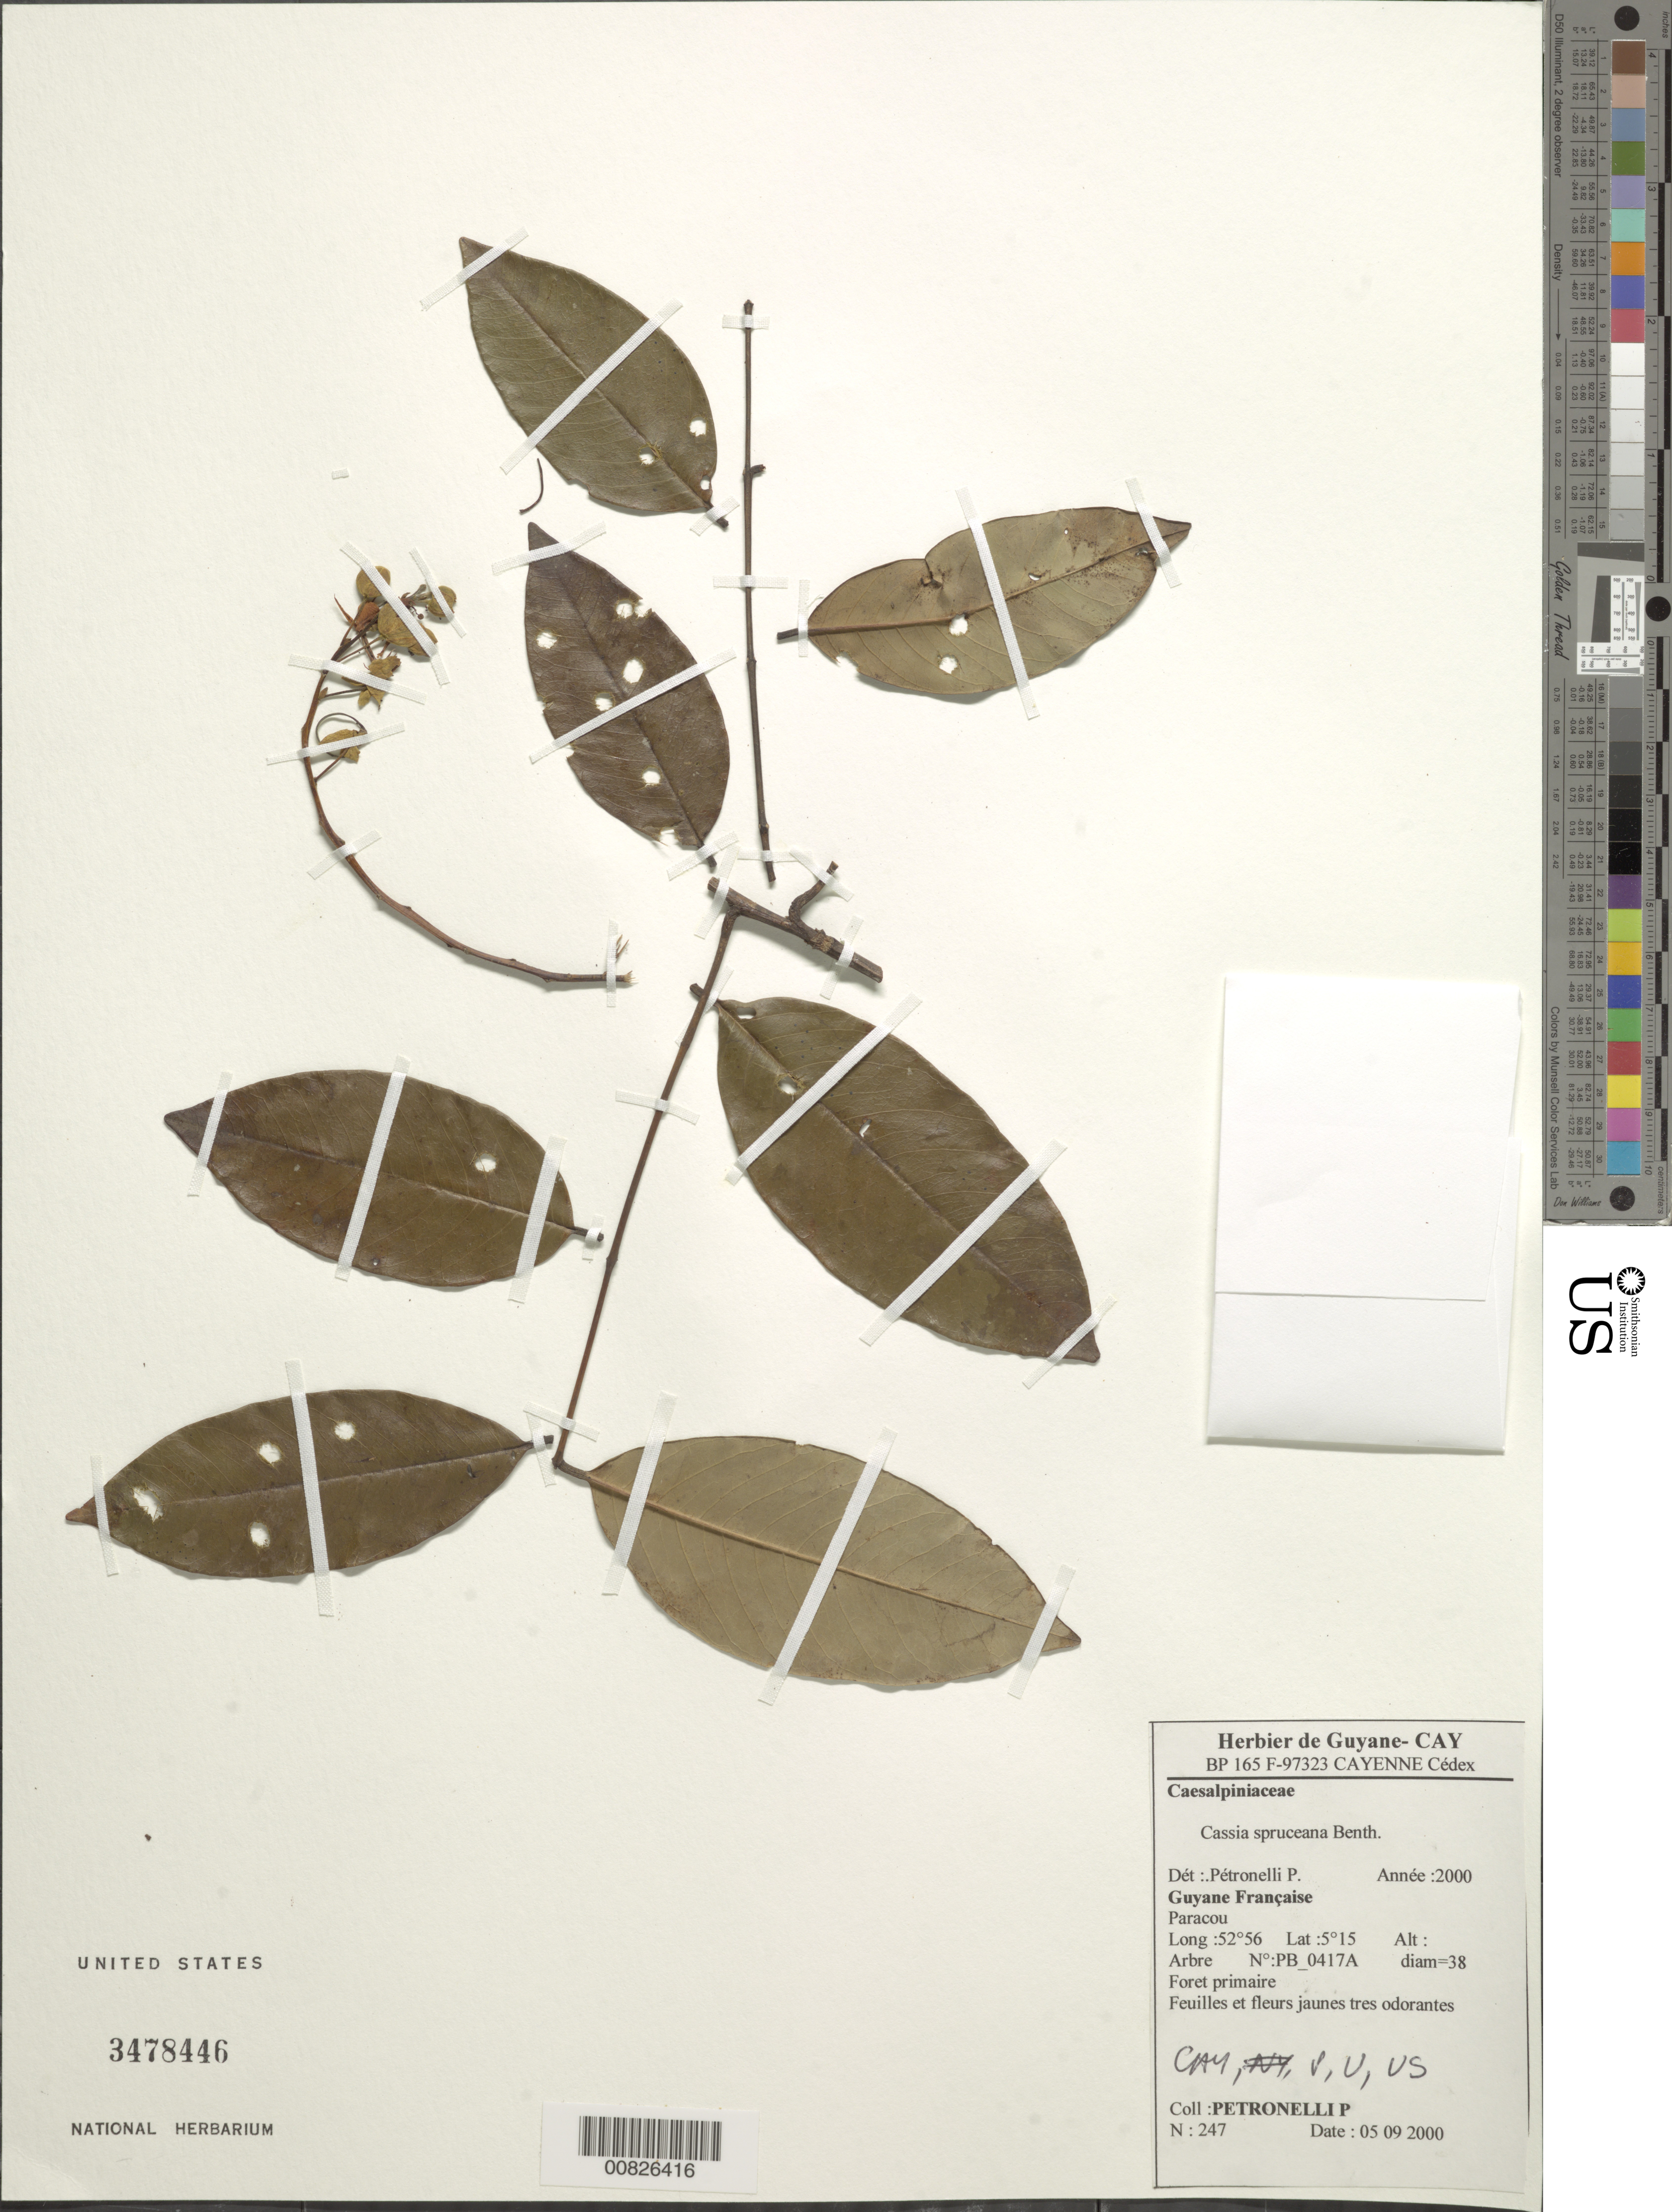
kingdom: Plantae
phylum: Tracheophyta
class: Magnoliopsida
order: Fabales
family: Fabaceae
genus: Cassia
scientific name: Cassia spruceana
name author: Benth.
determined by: Petronelli, P.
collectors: P. Petronelli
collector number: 247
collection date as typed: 9-May-01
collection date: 2001-05-09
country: French Guiana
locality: Paracou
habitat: Foret primaire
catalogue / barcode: US 3478446